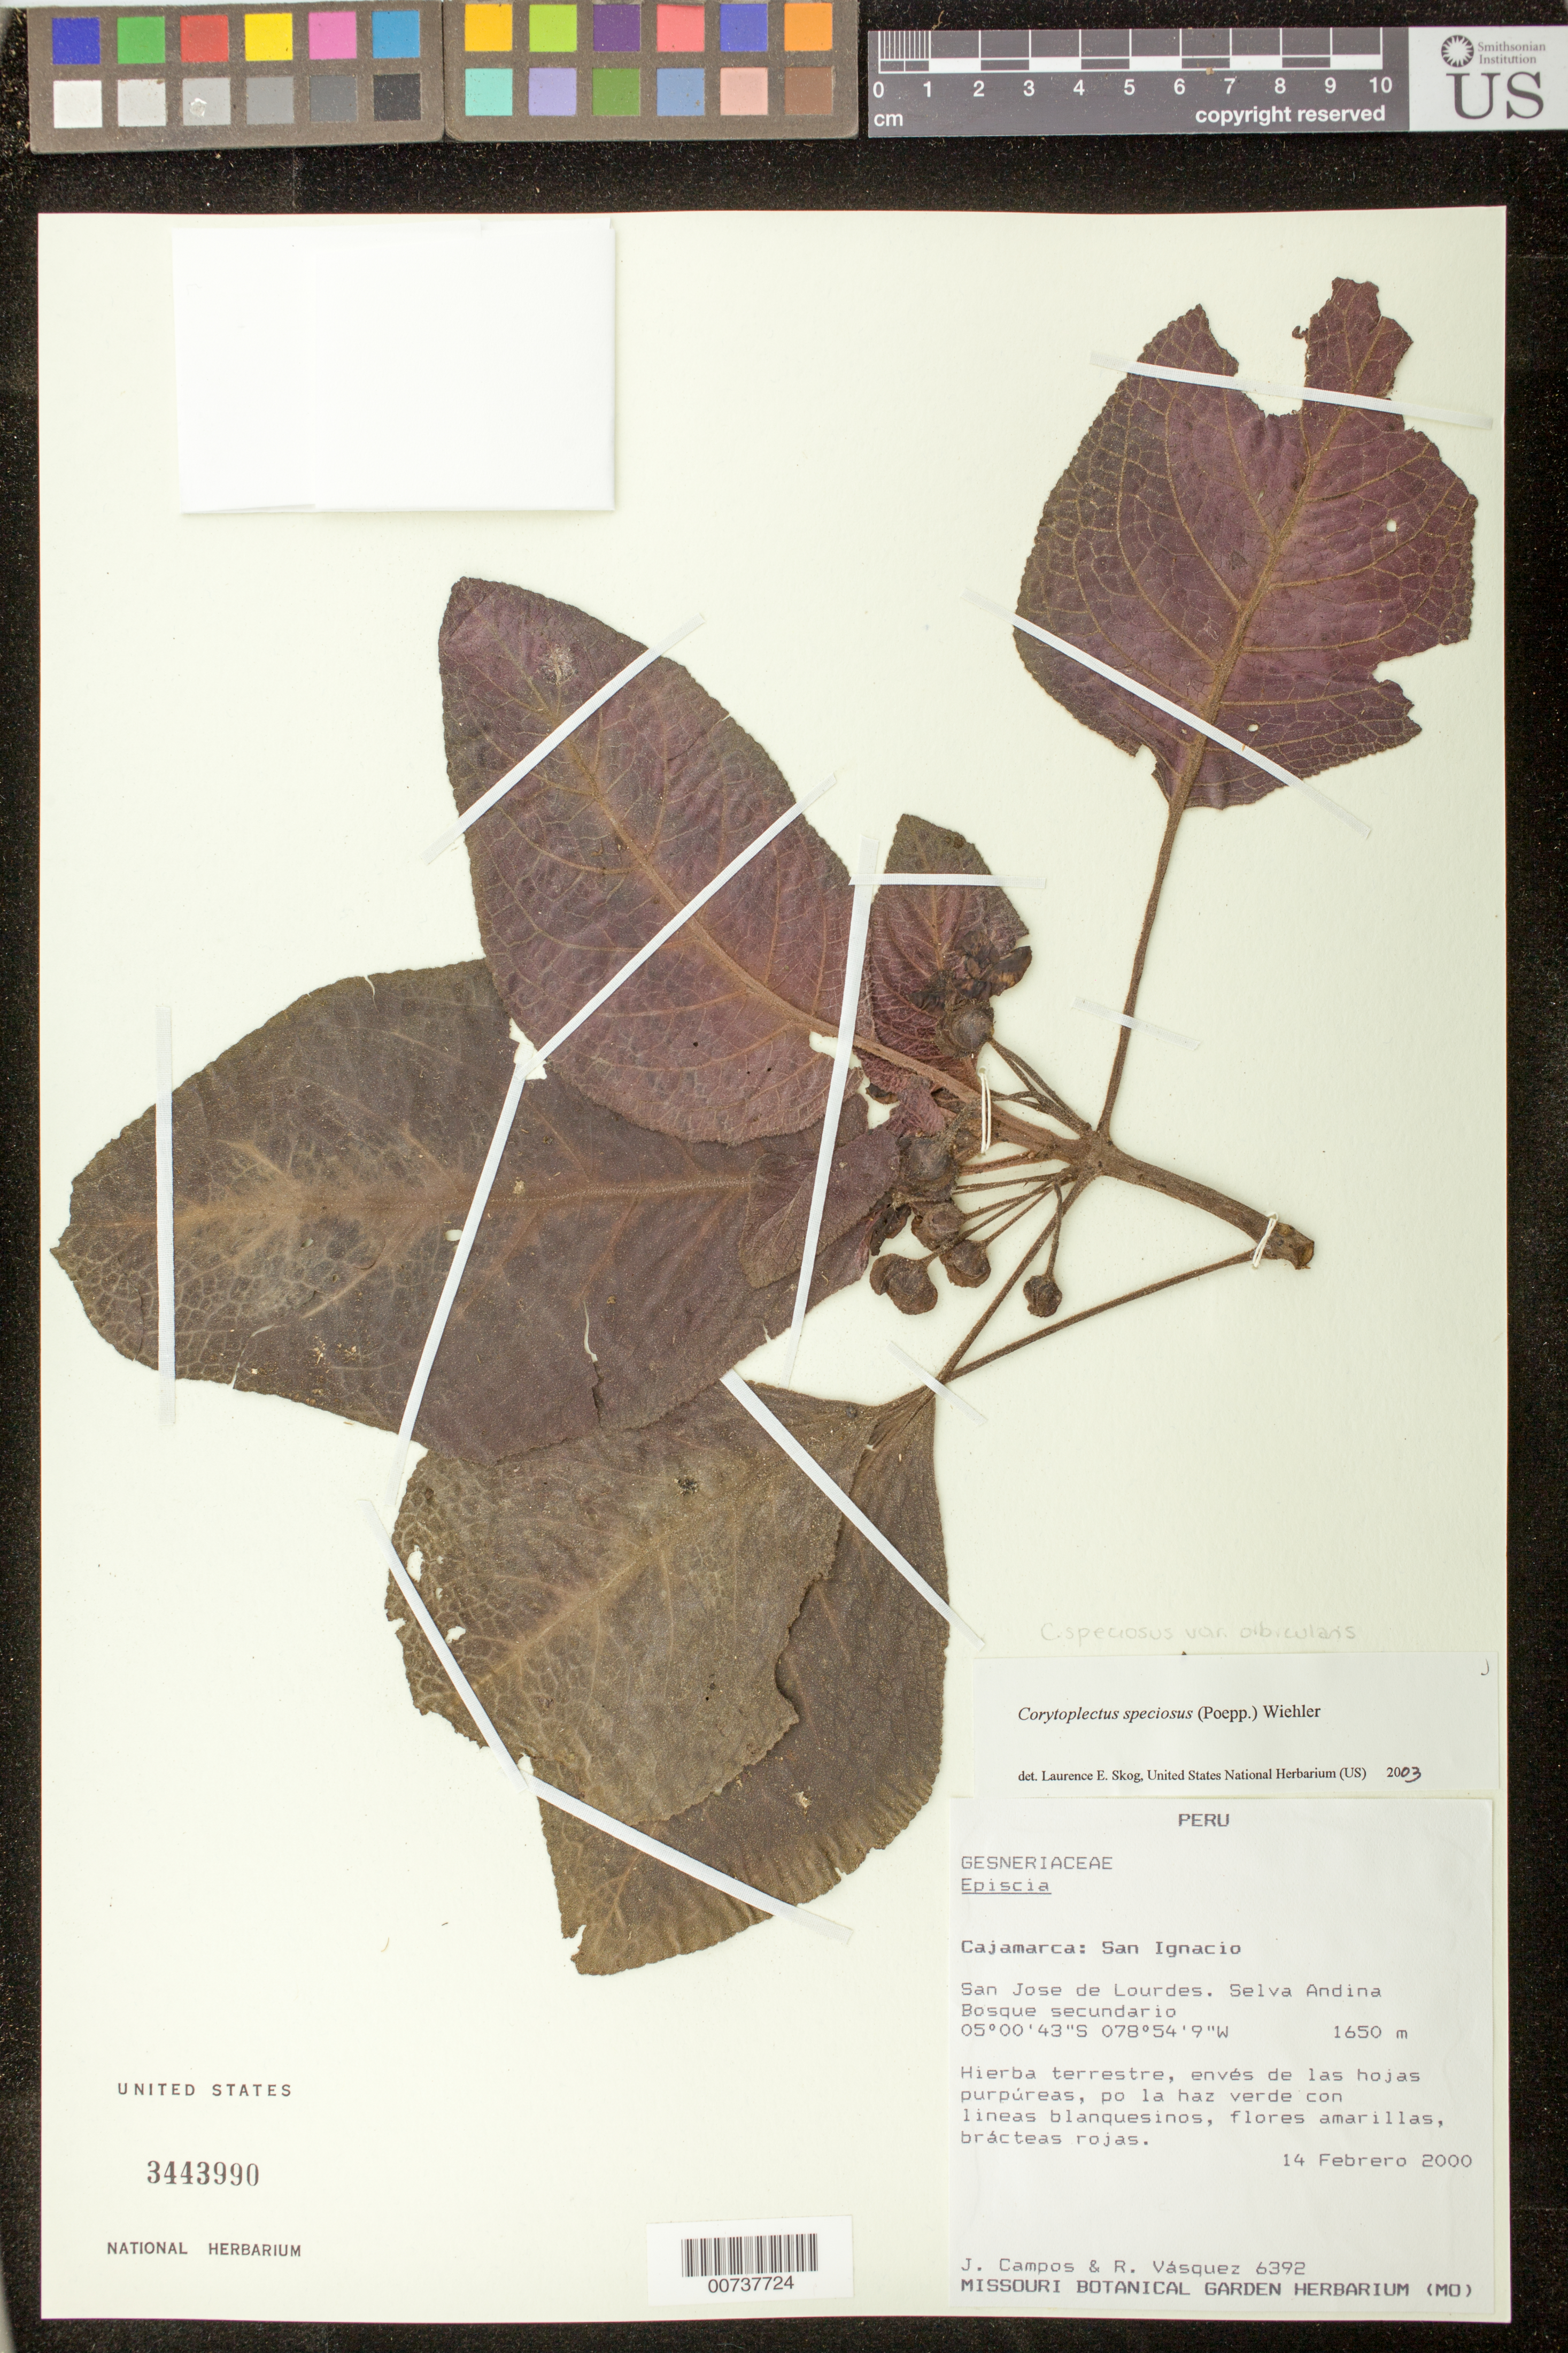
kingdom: Plantae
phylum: Tracheophyta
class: Magnoliopsida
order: Lamiales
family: Gesneriaceae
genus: Corytoplectus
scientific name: Corytoplectus speciosus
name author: (Poepp.) Wiehler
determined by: Skog, Laurence E.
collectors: J. Campos & R. Vásquez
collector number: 6392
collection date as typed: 14 Feb 2000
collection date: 2000-02-14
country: Peru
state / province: Cajamarca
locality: Prov. San Ignacio, San José de Lourdes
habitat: Selva Andina bosque secundario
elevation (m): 1650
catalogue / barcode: US 3443990